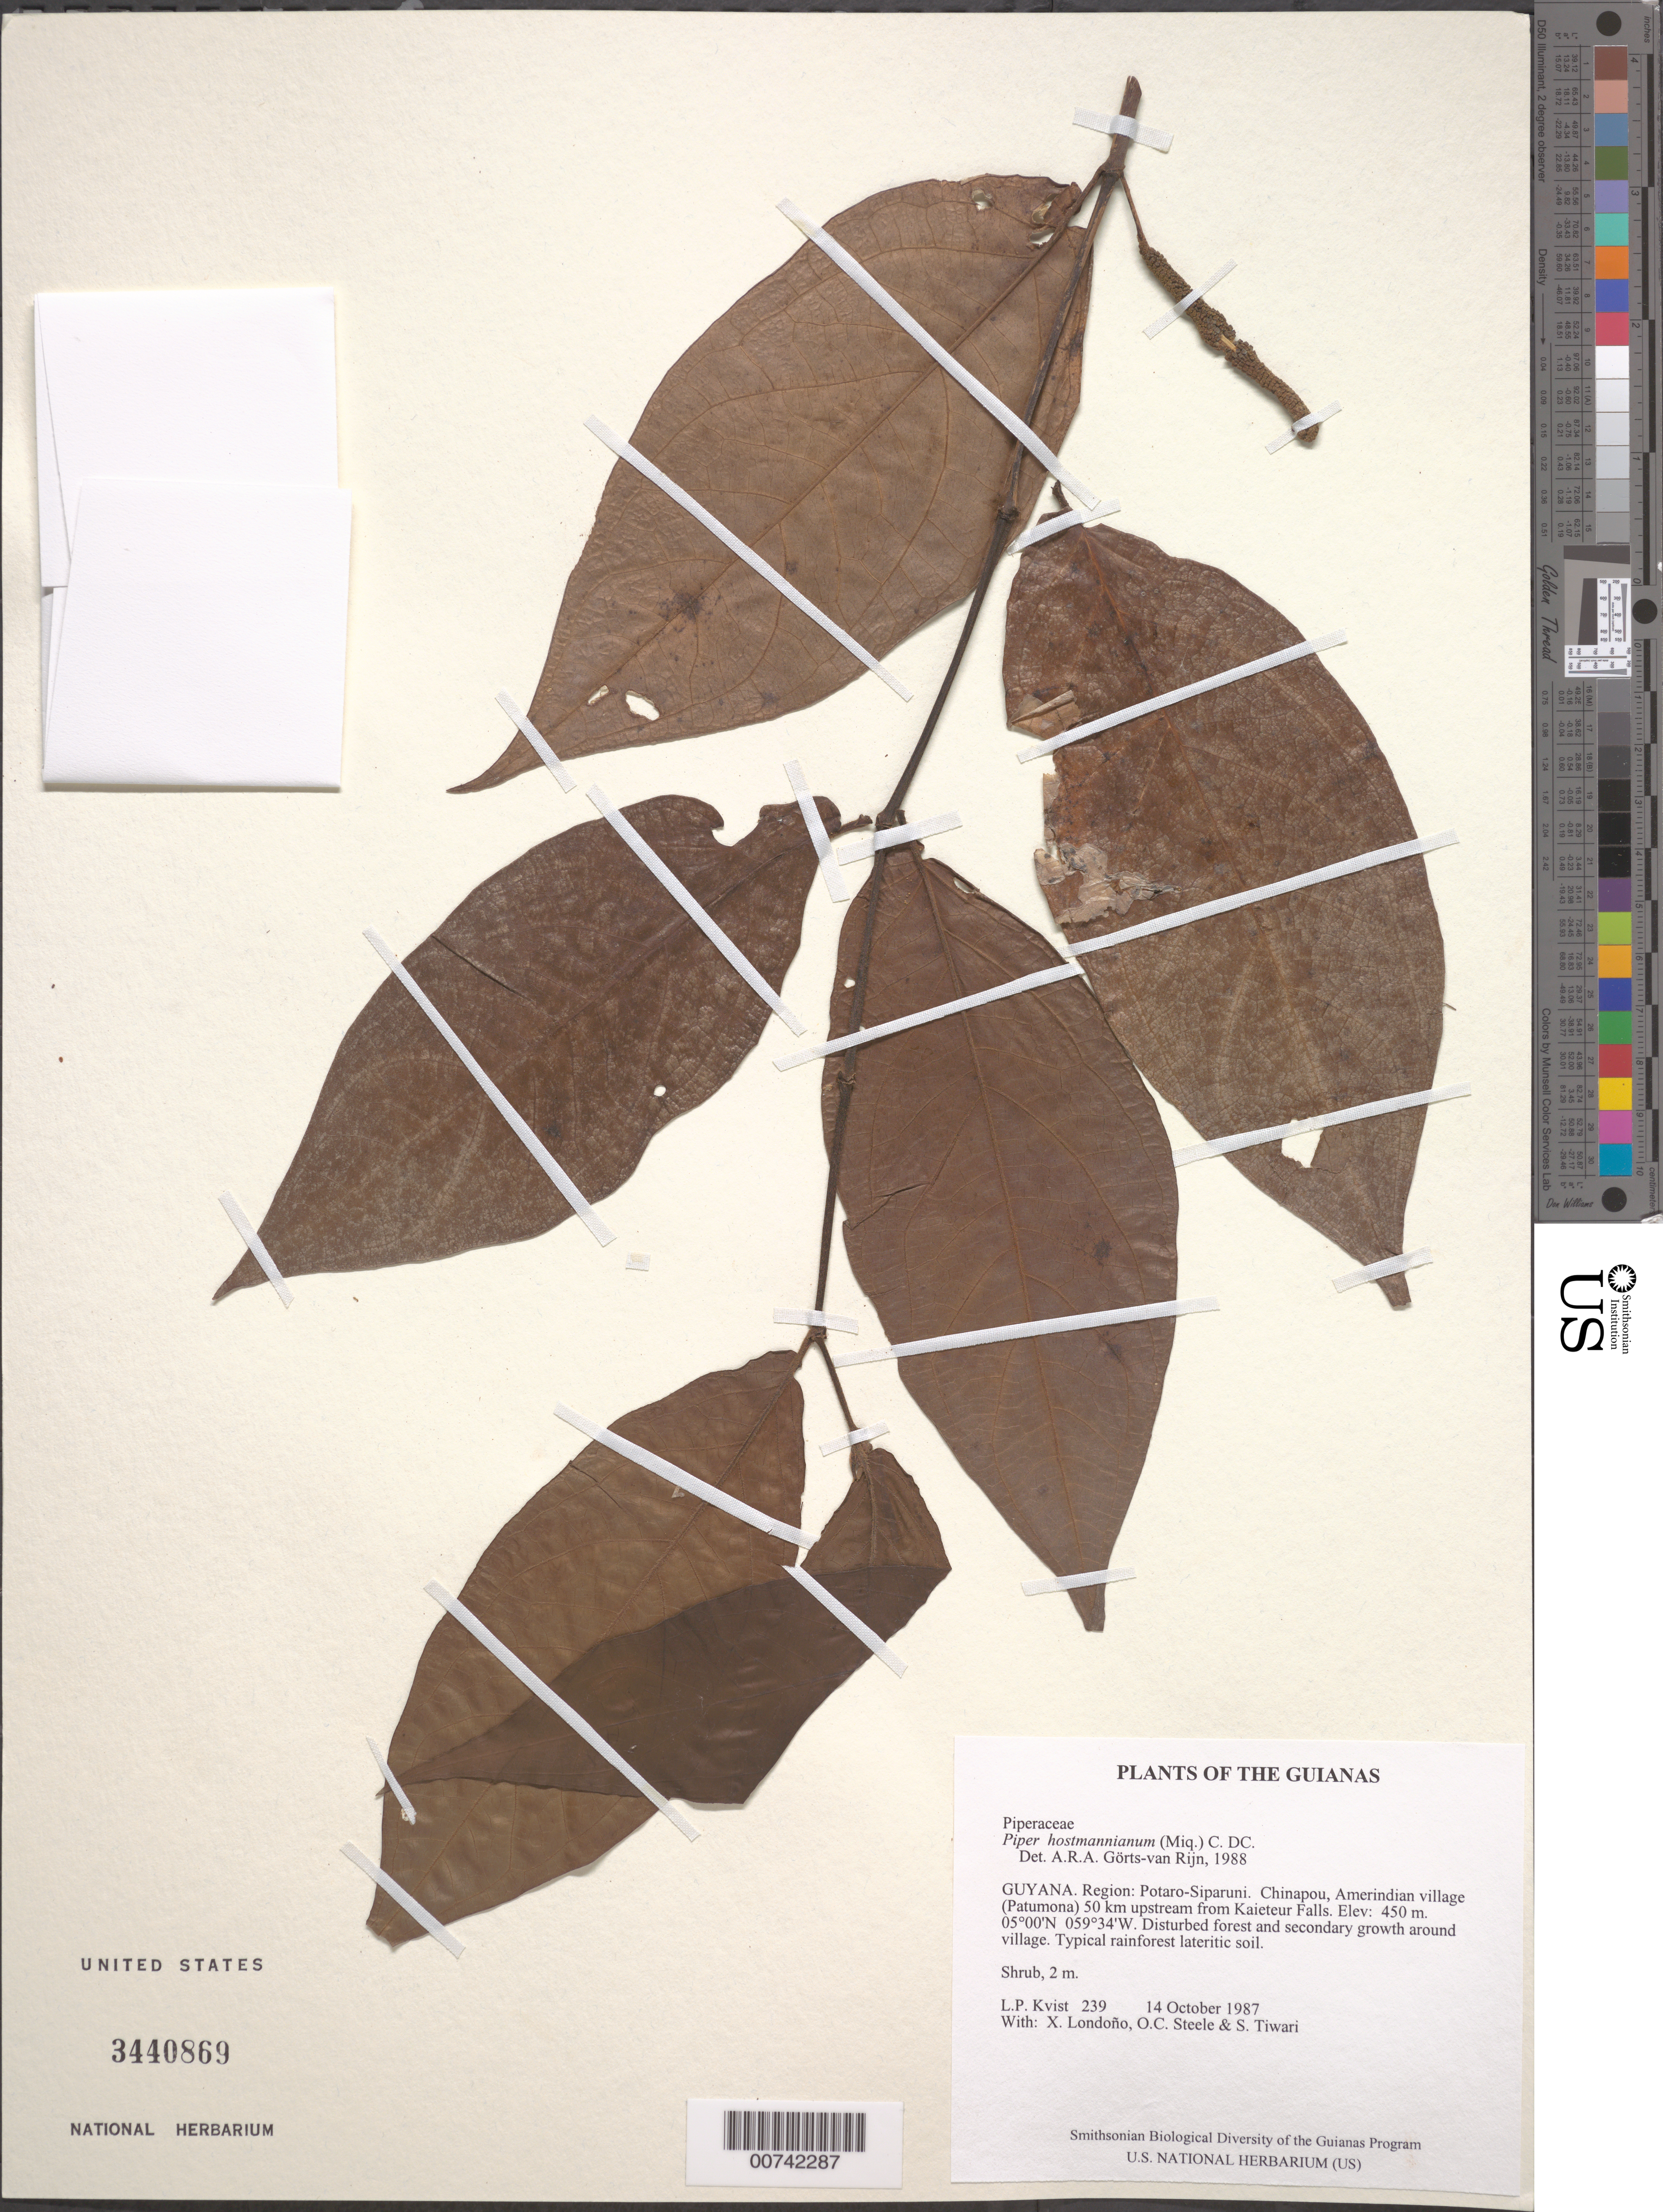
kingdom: Plantae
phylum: Tracheophyta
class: Magnoliopsida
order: Piperales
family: Piperaceae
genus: Piper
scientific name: Piper hostmannianum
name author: (Miq.) C. DC.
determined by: Görts-van Rijn, A. R. A.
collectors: L. P. Kvist, X. Londoño, O. C. Steele & S. Tiwari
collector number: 239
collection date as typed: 14 October 1987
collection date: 1987-10-14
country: Guyana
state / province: Potaro-Siparuni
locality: Chenapou, Amerindian village (Patumona) 50 km upstream from Kaieteur Falls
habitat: Disturbed forest and secondary growth around village. Typical rainforest lateritic soil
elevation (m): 450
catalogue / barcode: US 3440869